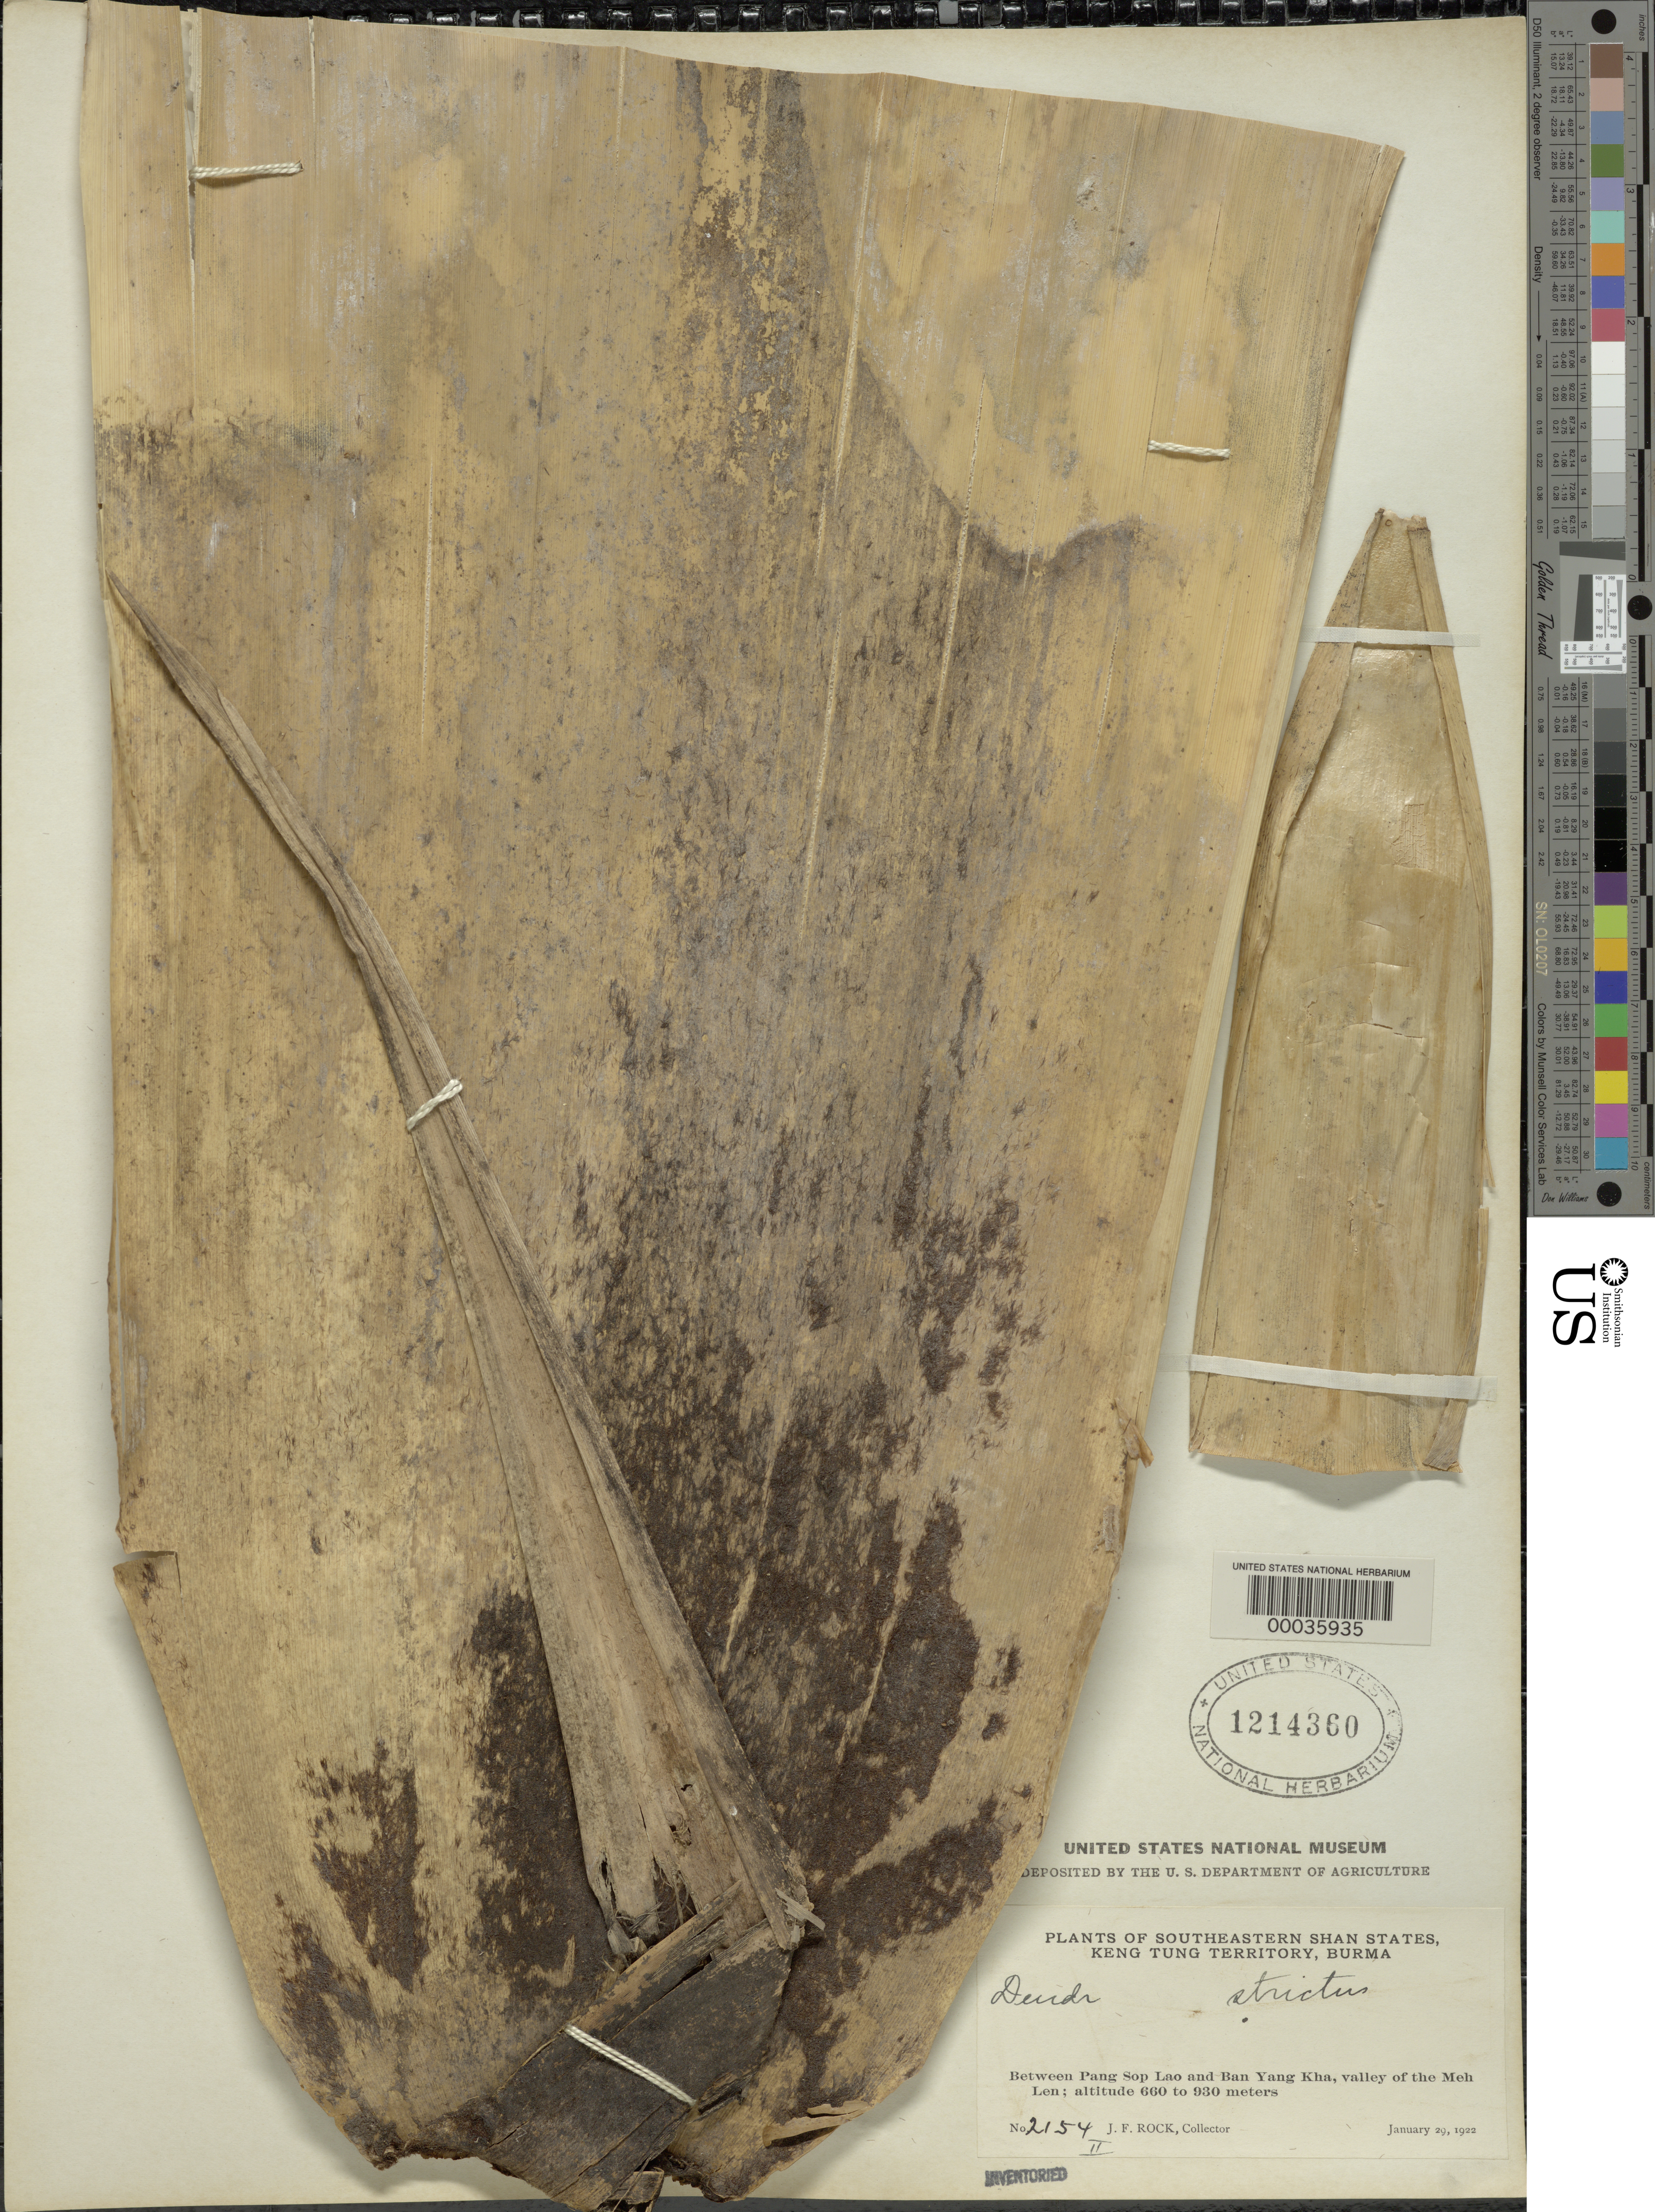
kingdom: Plantae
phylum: Tracheophyta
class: Liliopsida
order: Poales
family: Poaceae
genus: Dendrocalamus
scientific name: Dendrocalamus strictus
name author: (Roxb.) Nees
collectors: J. F. Rock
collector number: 2154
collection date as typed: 29 Jan 1922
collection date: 1922-01-29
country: Myanmar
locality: Pang Sop Lao, Dan Yang Rha, Meh Len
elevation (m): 660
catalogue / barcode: US 1214360